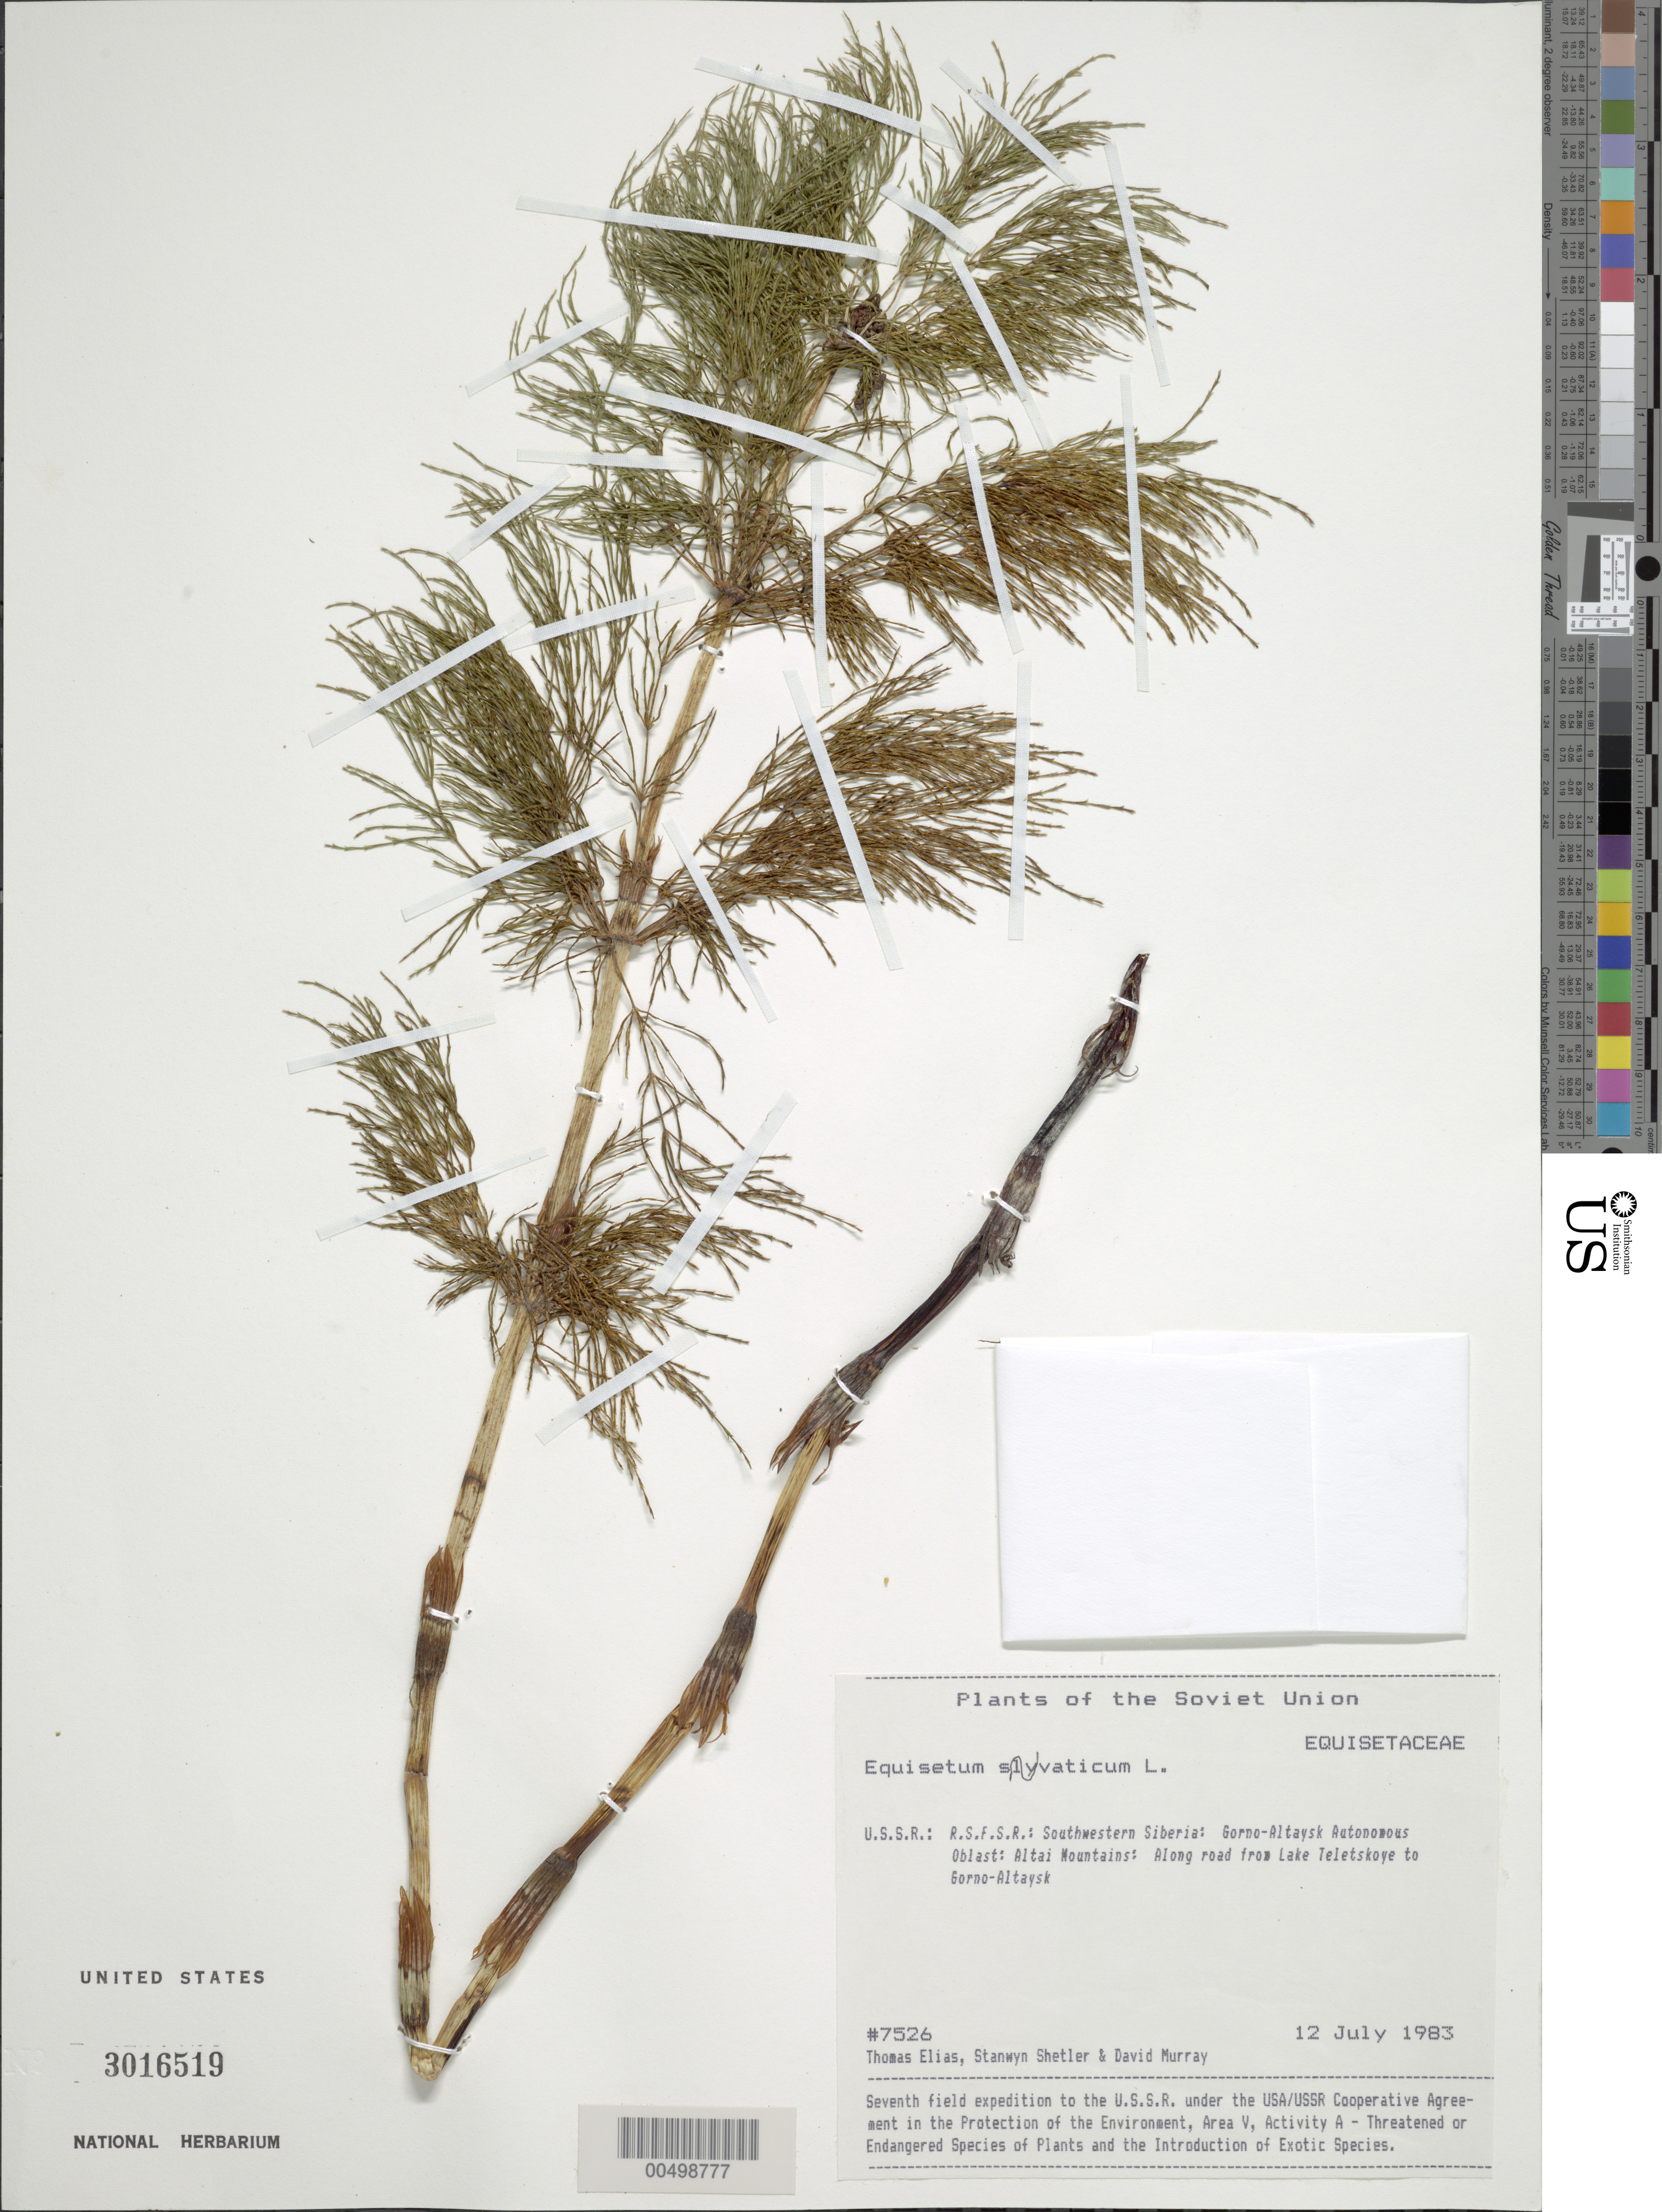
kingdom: Plantae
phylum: Tracheophyta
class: Polypodiopsida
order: Equisetales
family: Equisetaceae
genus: Equisetum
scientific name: Equisetum sylvaticum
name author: L.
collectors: T. Elias, S. Shetler & D. F. Murray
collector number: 7526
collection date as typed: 12 Jul 1983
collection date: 1983-07-12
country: Russian Federation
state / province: Altai Republic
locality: Altai Mountains, along road from Lake Teletskoye to Gorno-Altaysk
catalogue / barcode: US 3016519